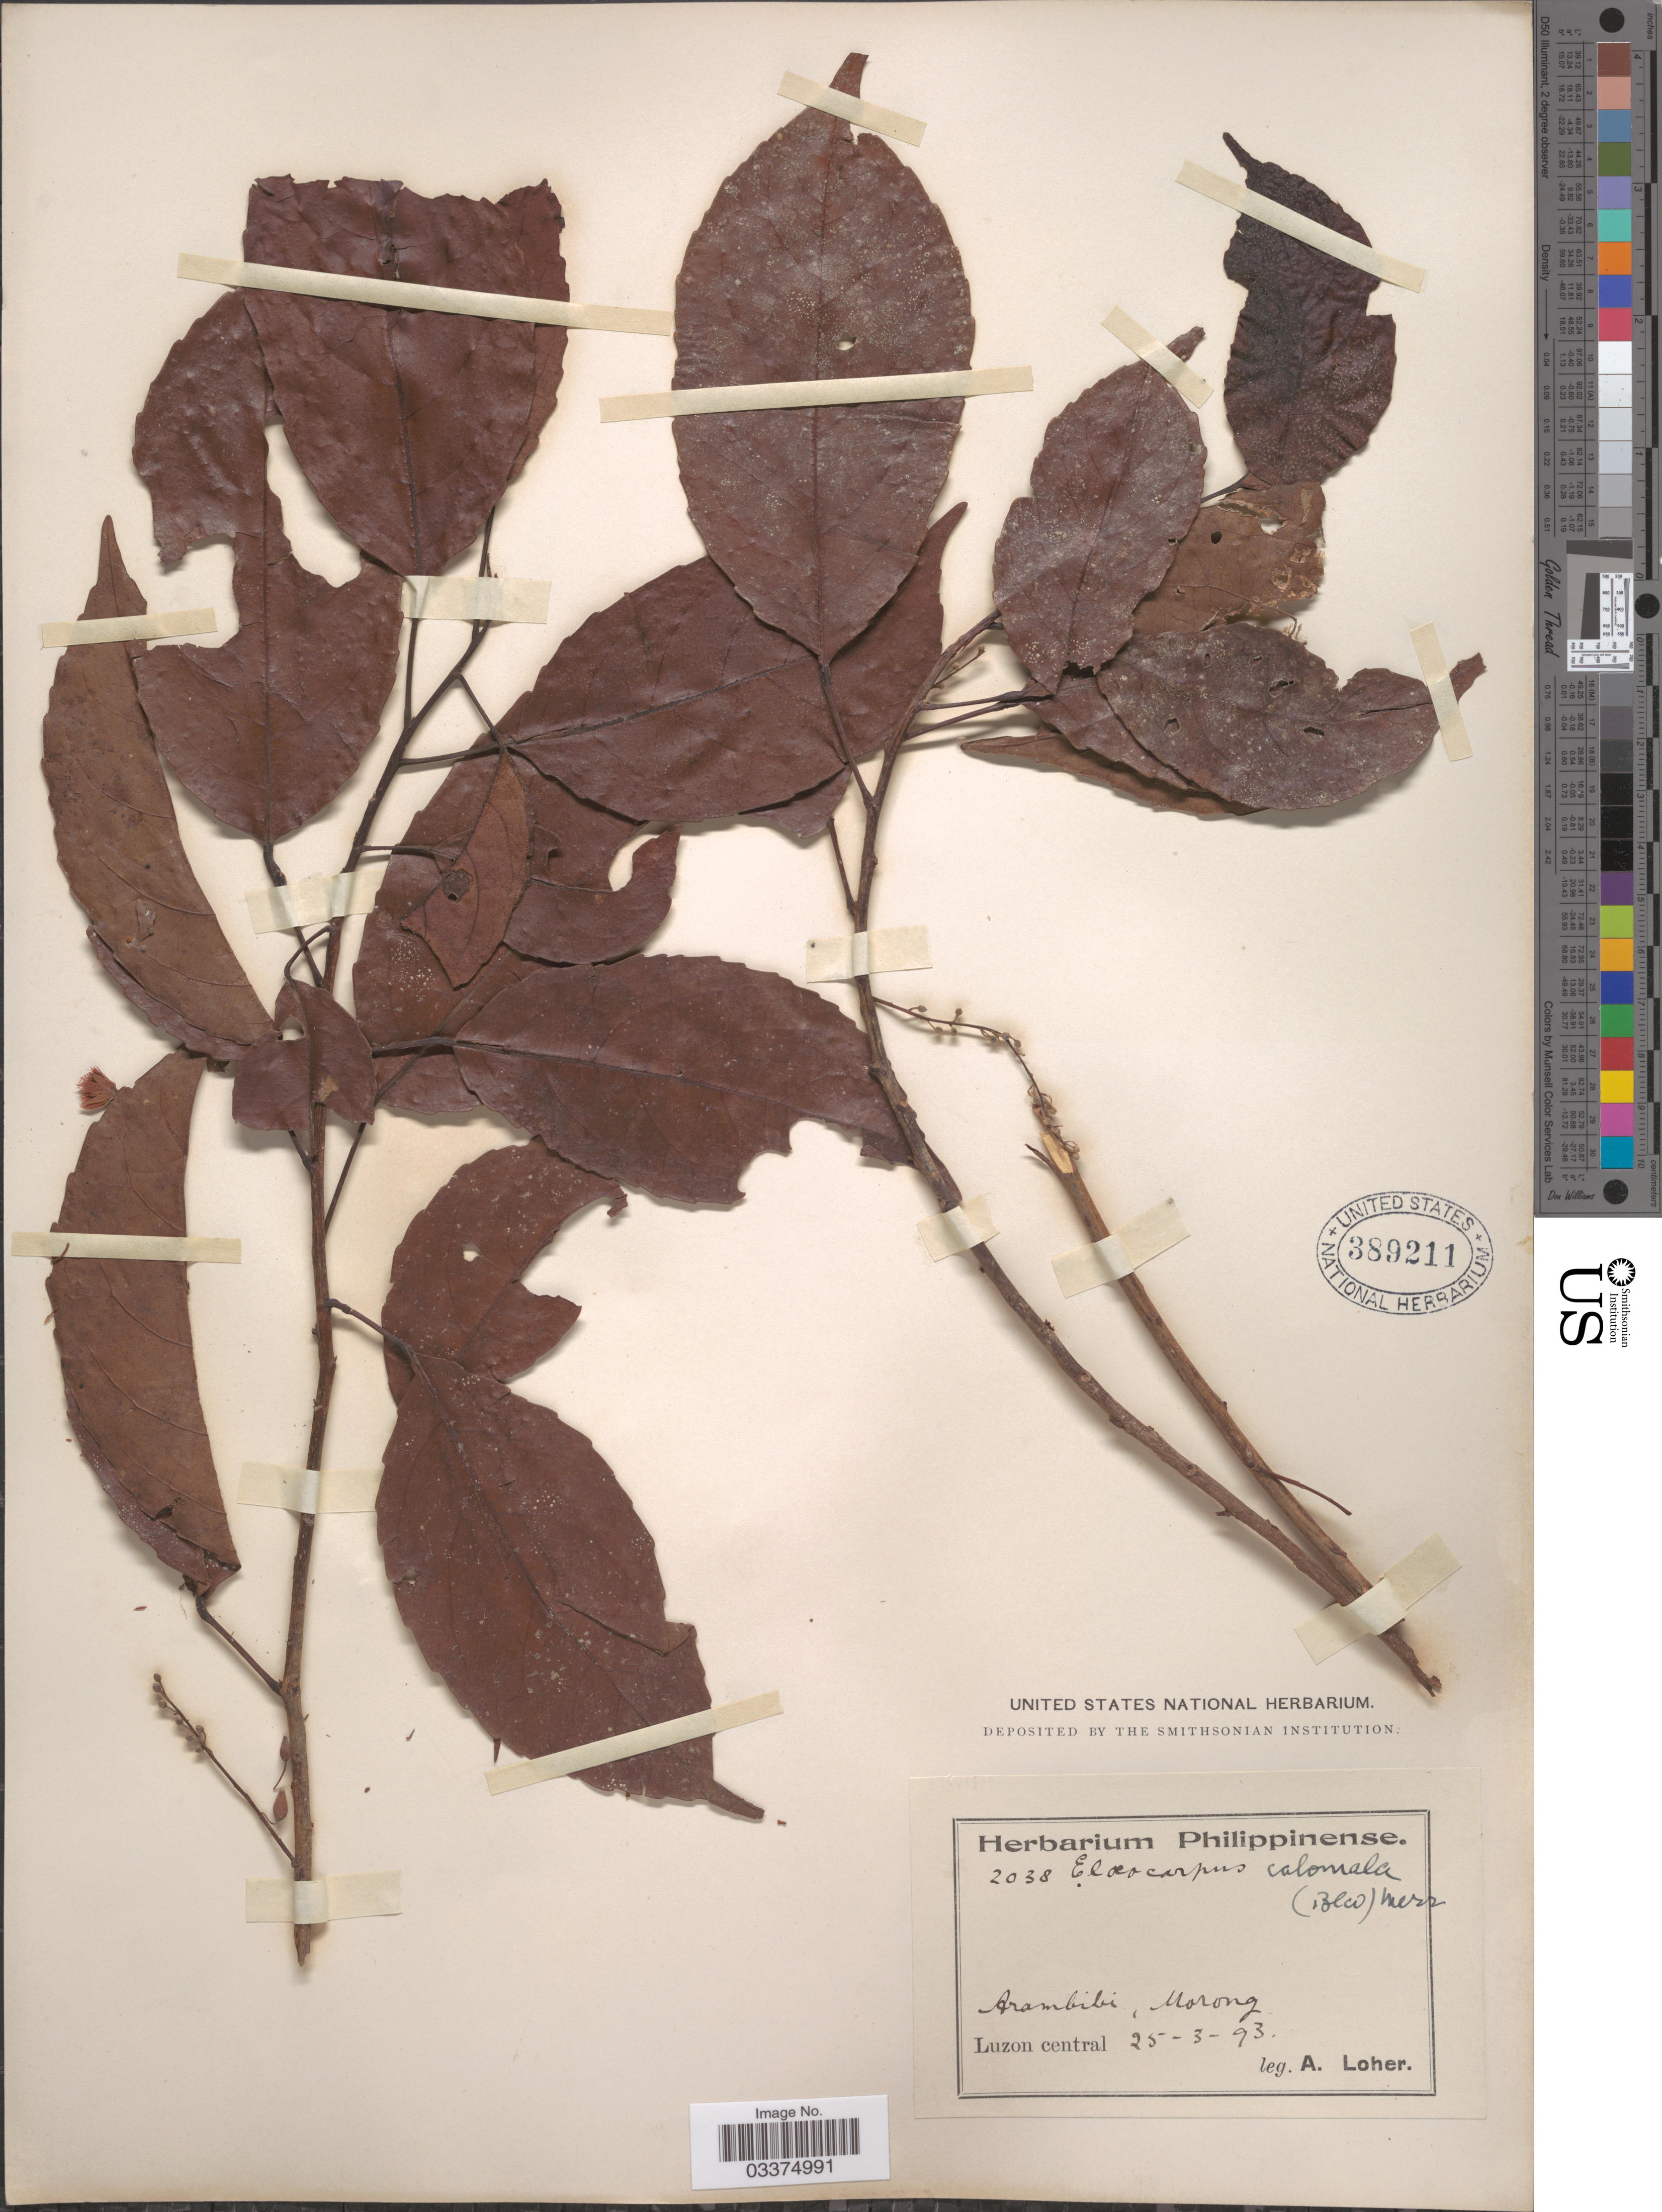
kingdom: Plantae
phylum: Tracheophyta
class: Magnoliopsida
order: Oxalidales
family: Elaeocarpaceae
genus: Elaeocarpus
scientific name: Elaeocarpus calomala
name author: (Blanco) Merr.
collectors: A. Loher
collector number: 2038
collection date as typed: Transcribed d/m/y: 25/3/93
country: Philippines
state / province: Central Luzon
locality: Arambibi, Morong. Luzon central.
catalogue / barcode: US 389211